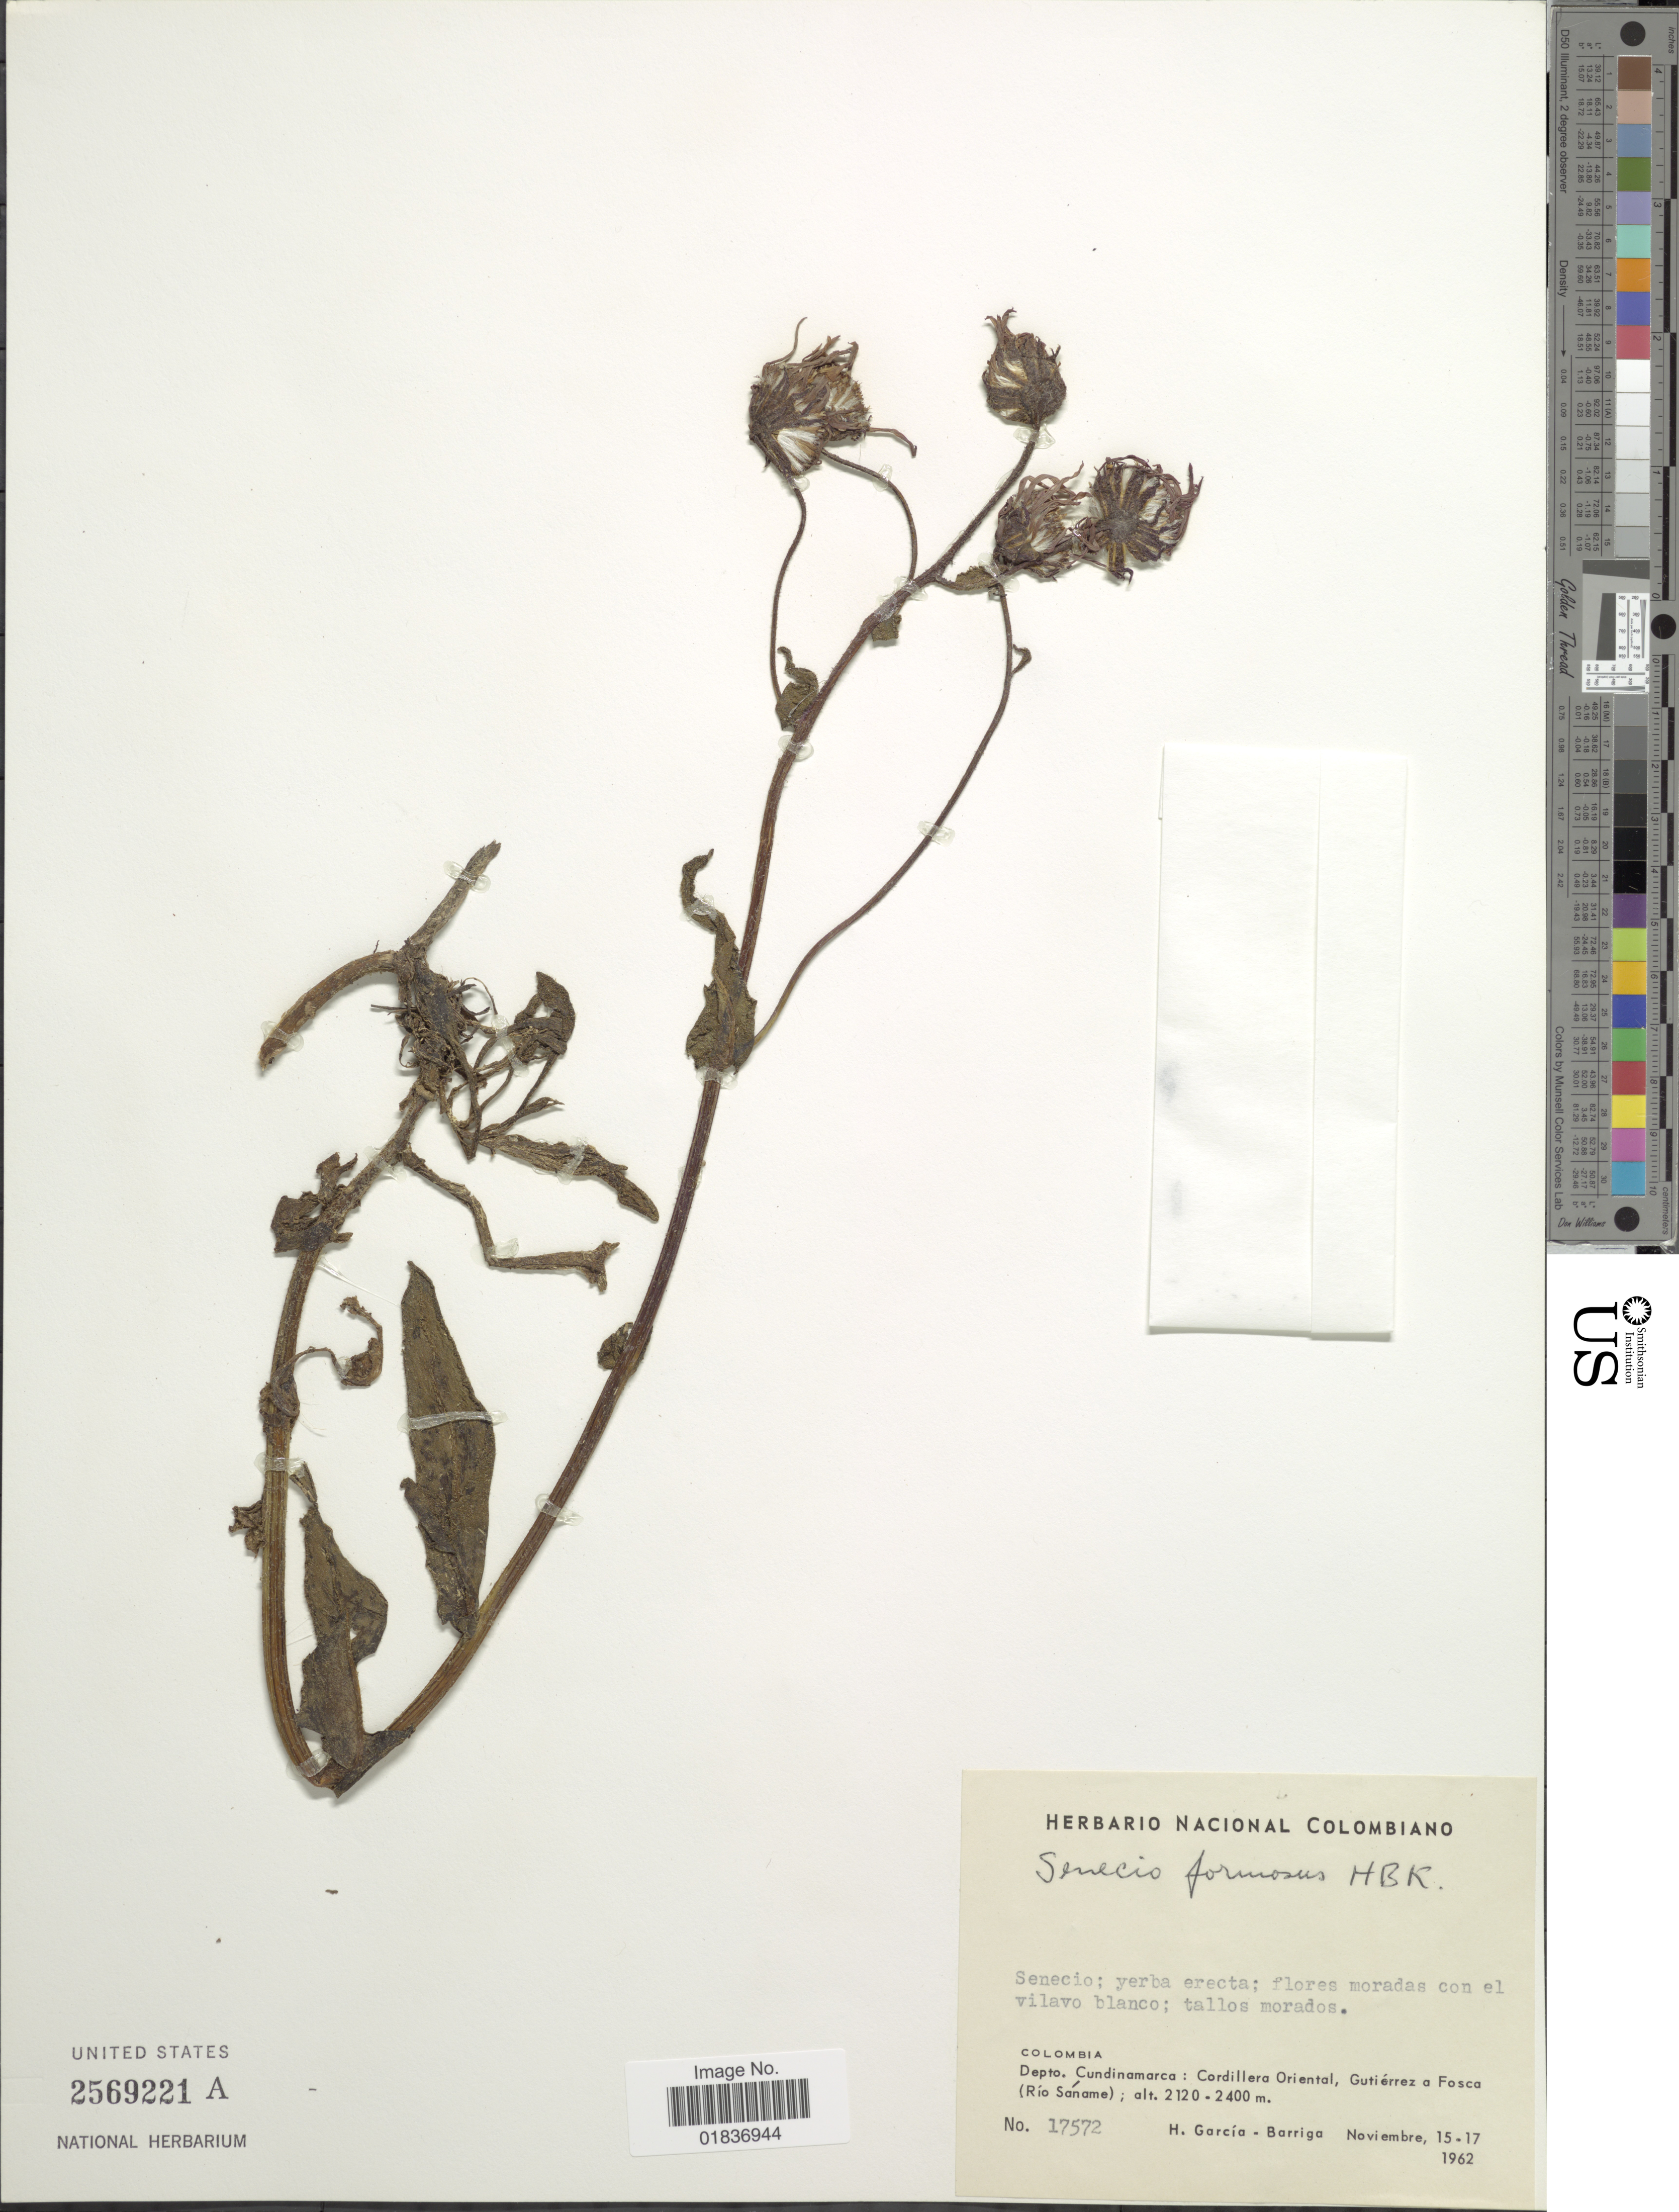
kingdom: Plantae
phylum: Tracheophyta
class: Magnoliopsida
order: Asterales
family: Asteraceae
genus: Senecio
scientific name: Senecio wedglacialis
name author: Cuatrec.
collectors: H. García Barriga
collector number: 17572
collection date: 1962-11-15/1962-11-17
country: Colombia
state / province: Cundinamarca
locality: Depto. Cundinamarca: Cordillera Oriental, Gutierrez a Fosca (Rio Saname)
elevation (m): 2120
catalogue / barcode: US 2569221A